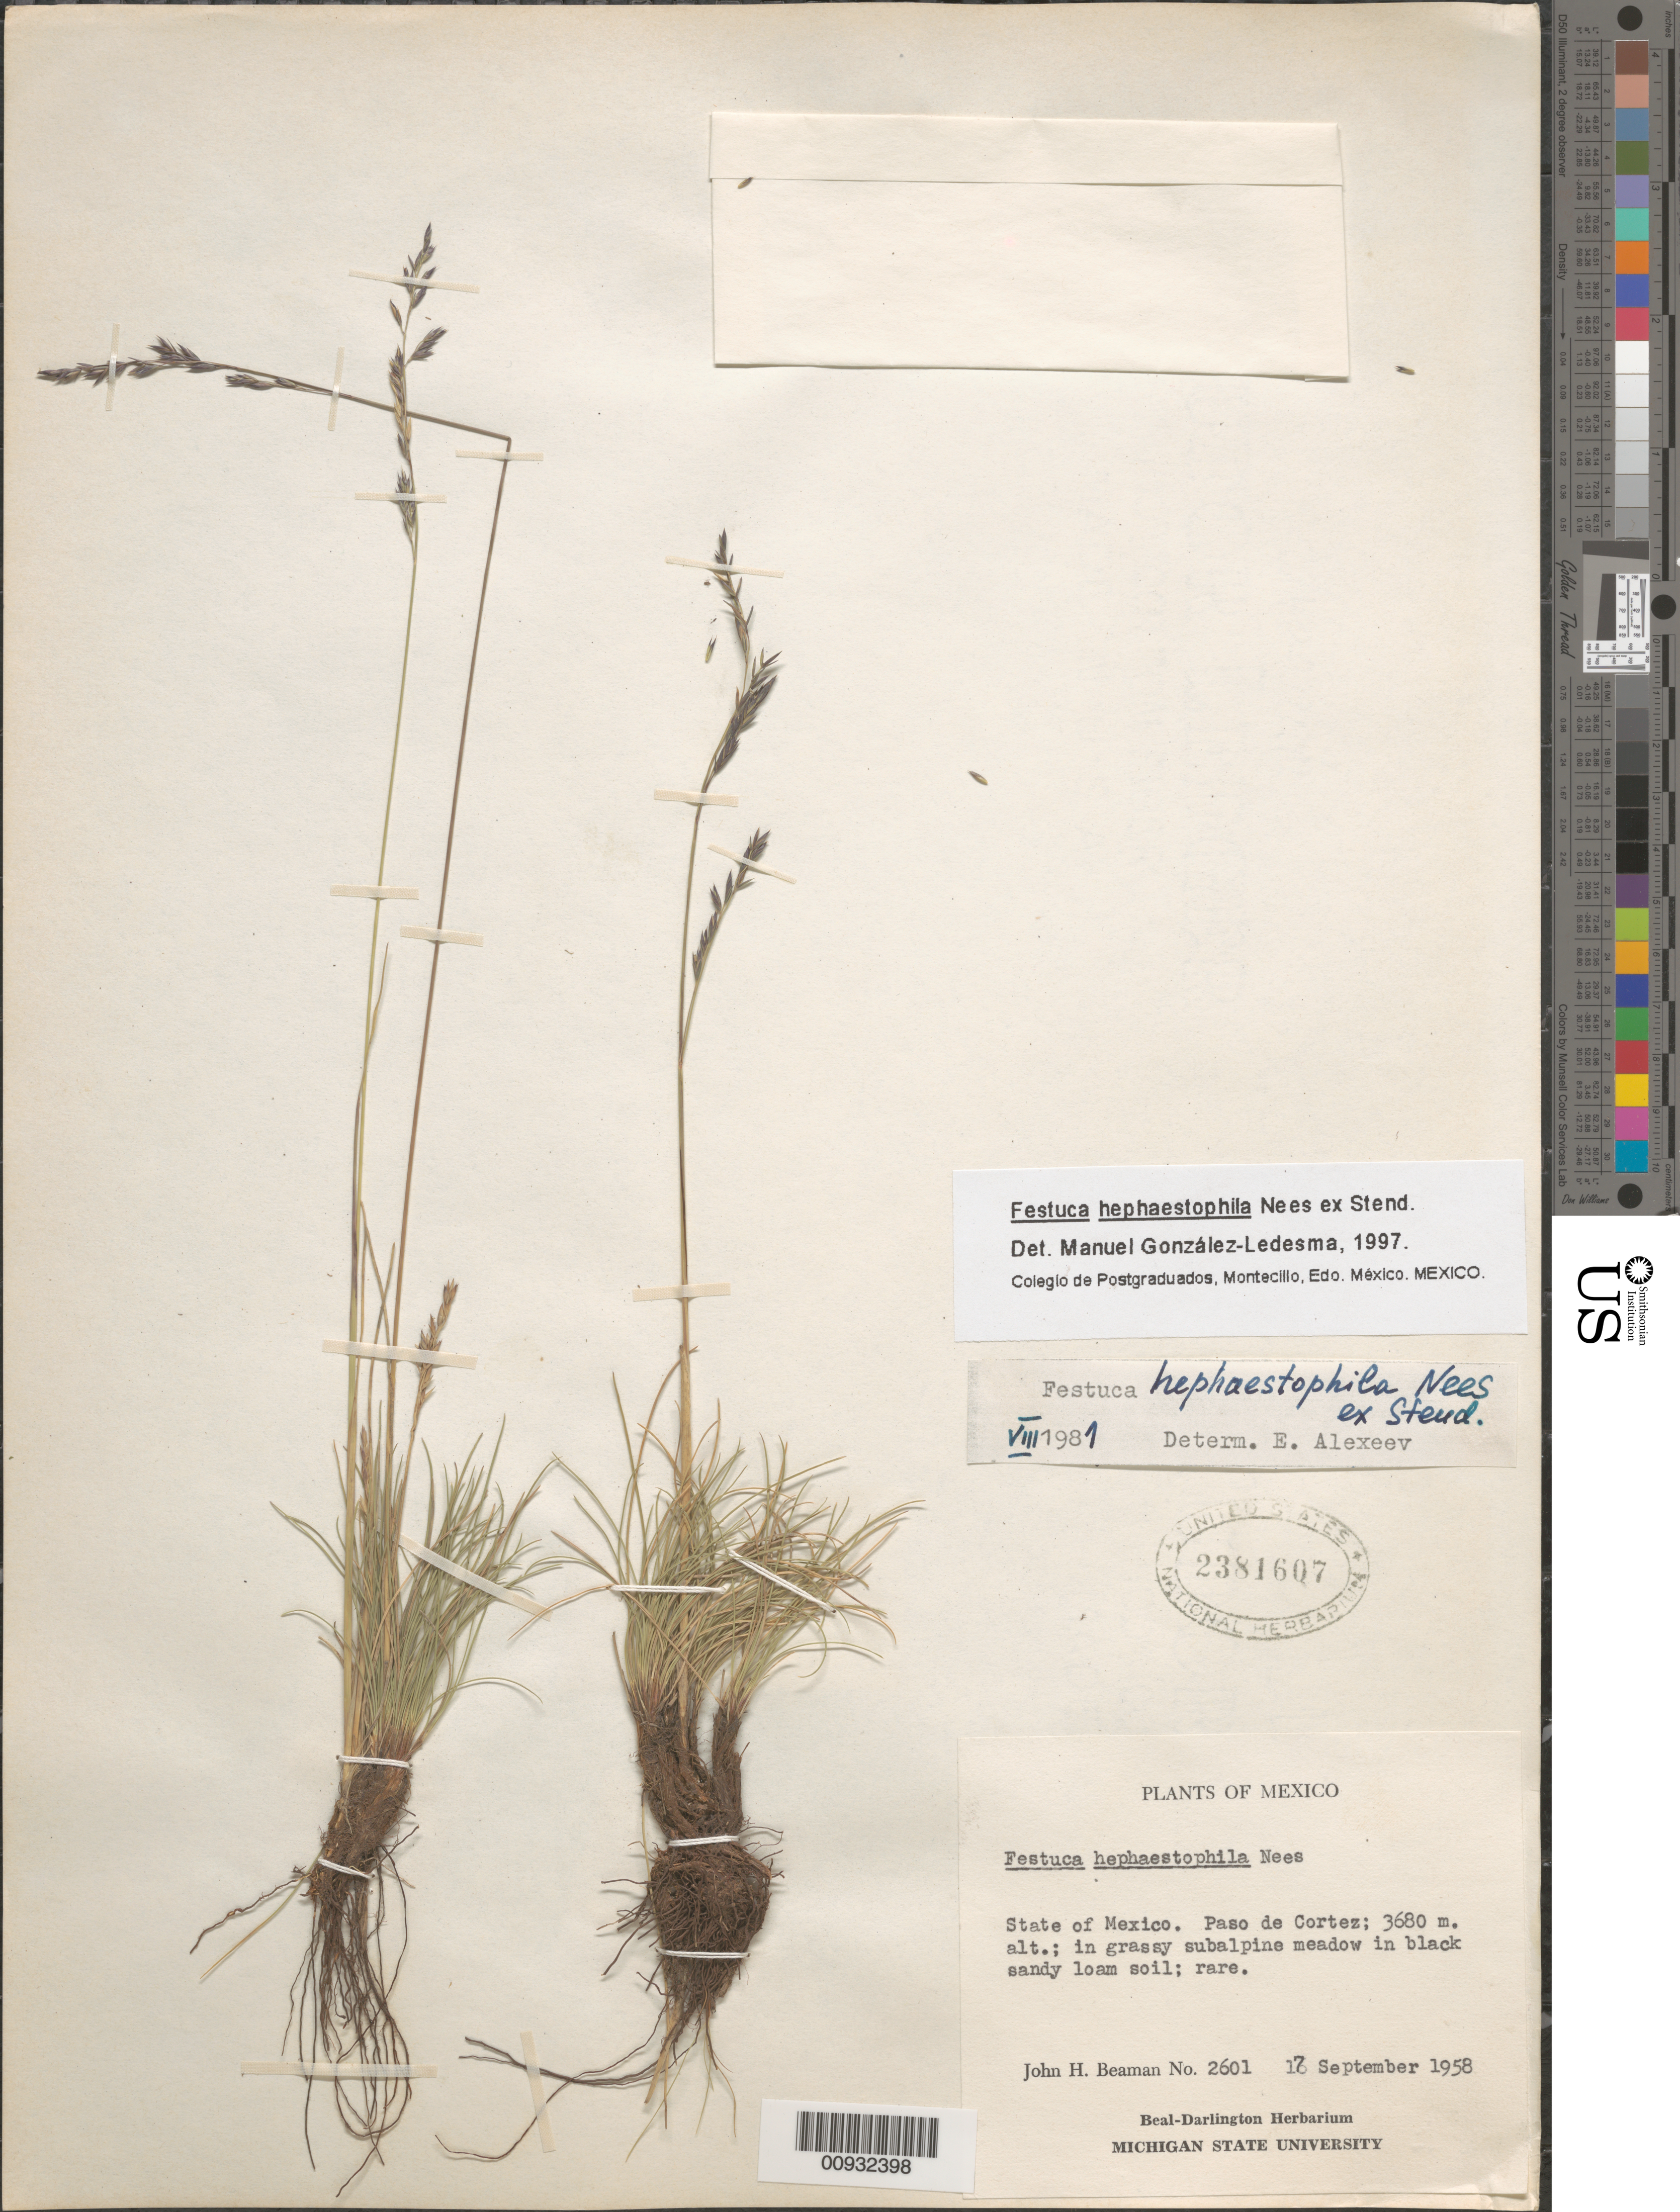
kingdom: Plantae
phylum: Tracheophyta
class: Liliopsida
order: Poales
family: Poaceae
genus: Festuca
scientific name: Festuca hephaestophila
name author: Nees ex Steud.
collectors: J. H. Beaman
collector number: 2601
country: Mexico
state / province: México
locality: Paso de Cortez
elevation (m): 3680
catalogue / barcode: US 2381607